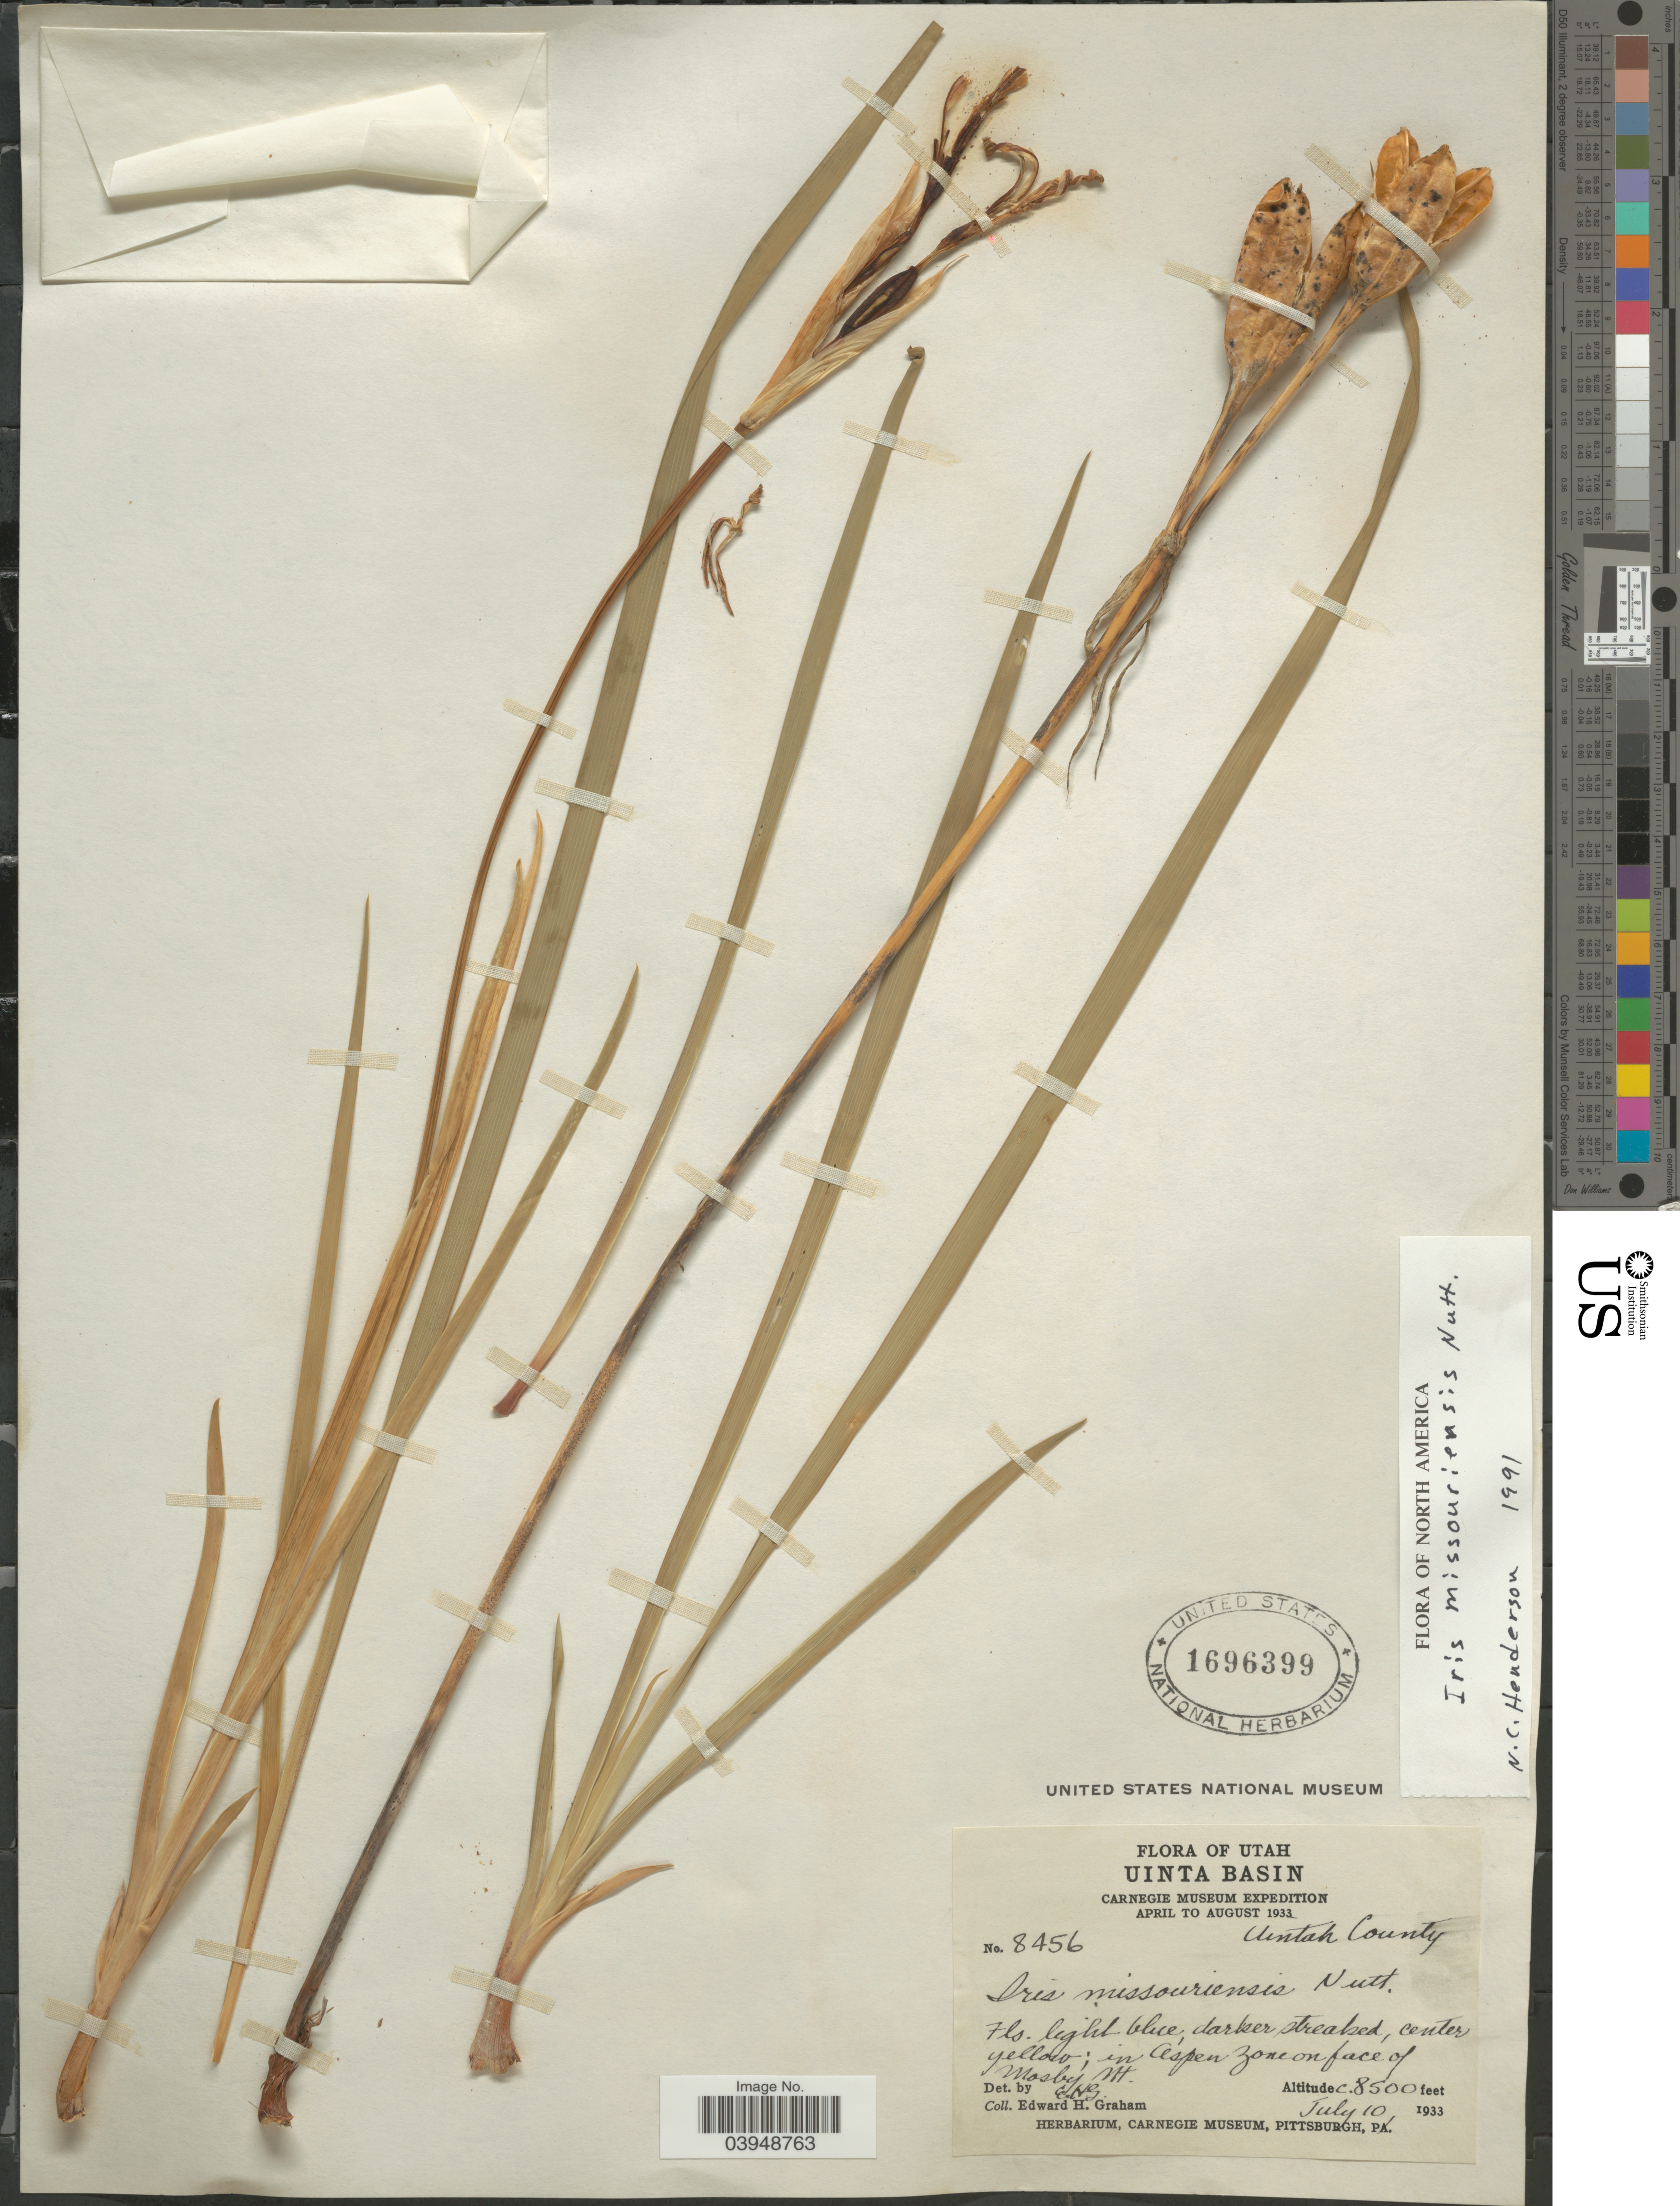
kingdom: Plantae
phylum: Tracheophyta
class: Liliopsida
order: Asparagales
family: Iridaceae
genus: Iris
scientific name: Iris missouriensis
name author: Nutt.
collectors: E. H. Graham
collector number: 8456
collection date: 1933-07-10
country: United States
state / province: Utah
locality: Uinta Basin. Uintah County. In Aspen Zone on face of Mosby Mt.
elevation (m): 2591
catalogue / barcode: US 1696399